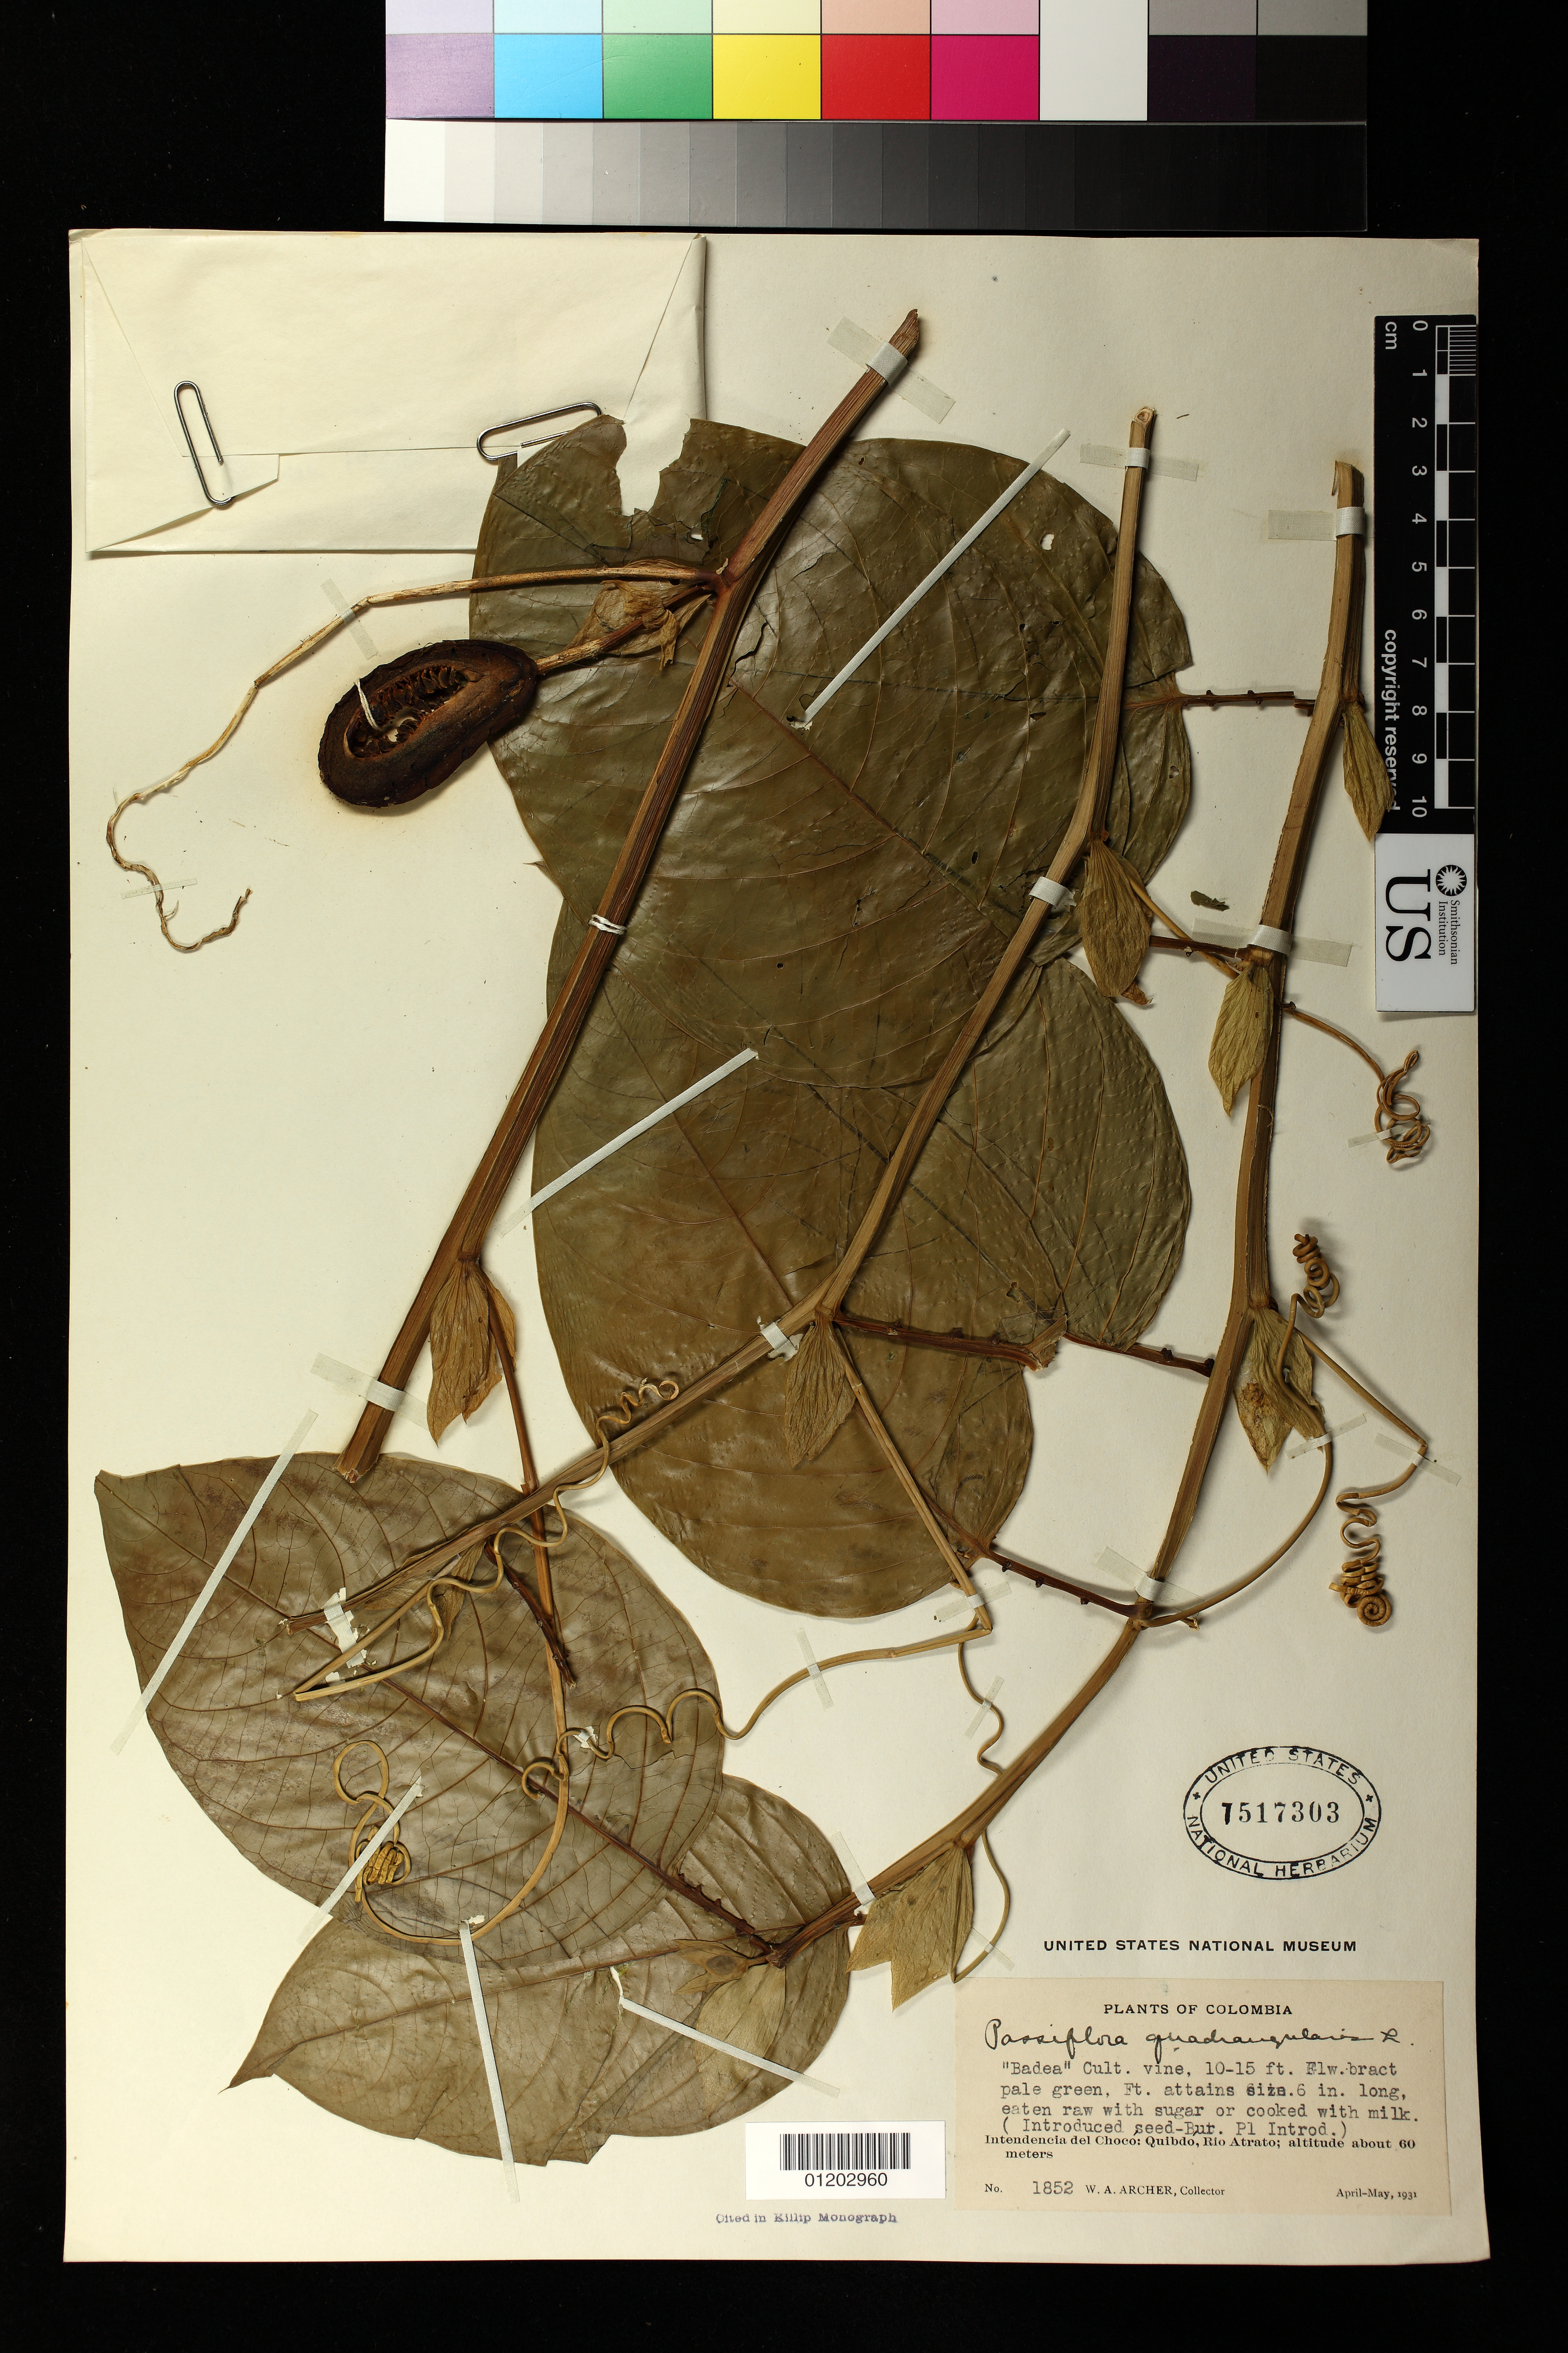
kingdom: Plantae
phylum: Tracheophyta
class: Magnoliopsida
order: Malpighiales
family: Passifloraceae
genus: Passiflora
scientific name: Passiflora quadrangularis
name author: L.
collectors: W. A. Archer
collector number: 1852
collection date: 1931-04/1931-05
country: Colombia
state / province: Chocó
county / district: Quibdo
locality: Rio Atrato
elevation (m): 60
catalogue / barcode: US 7517303